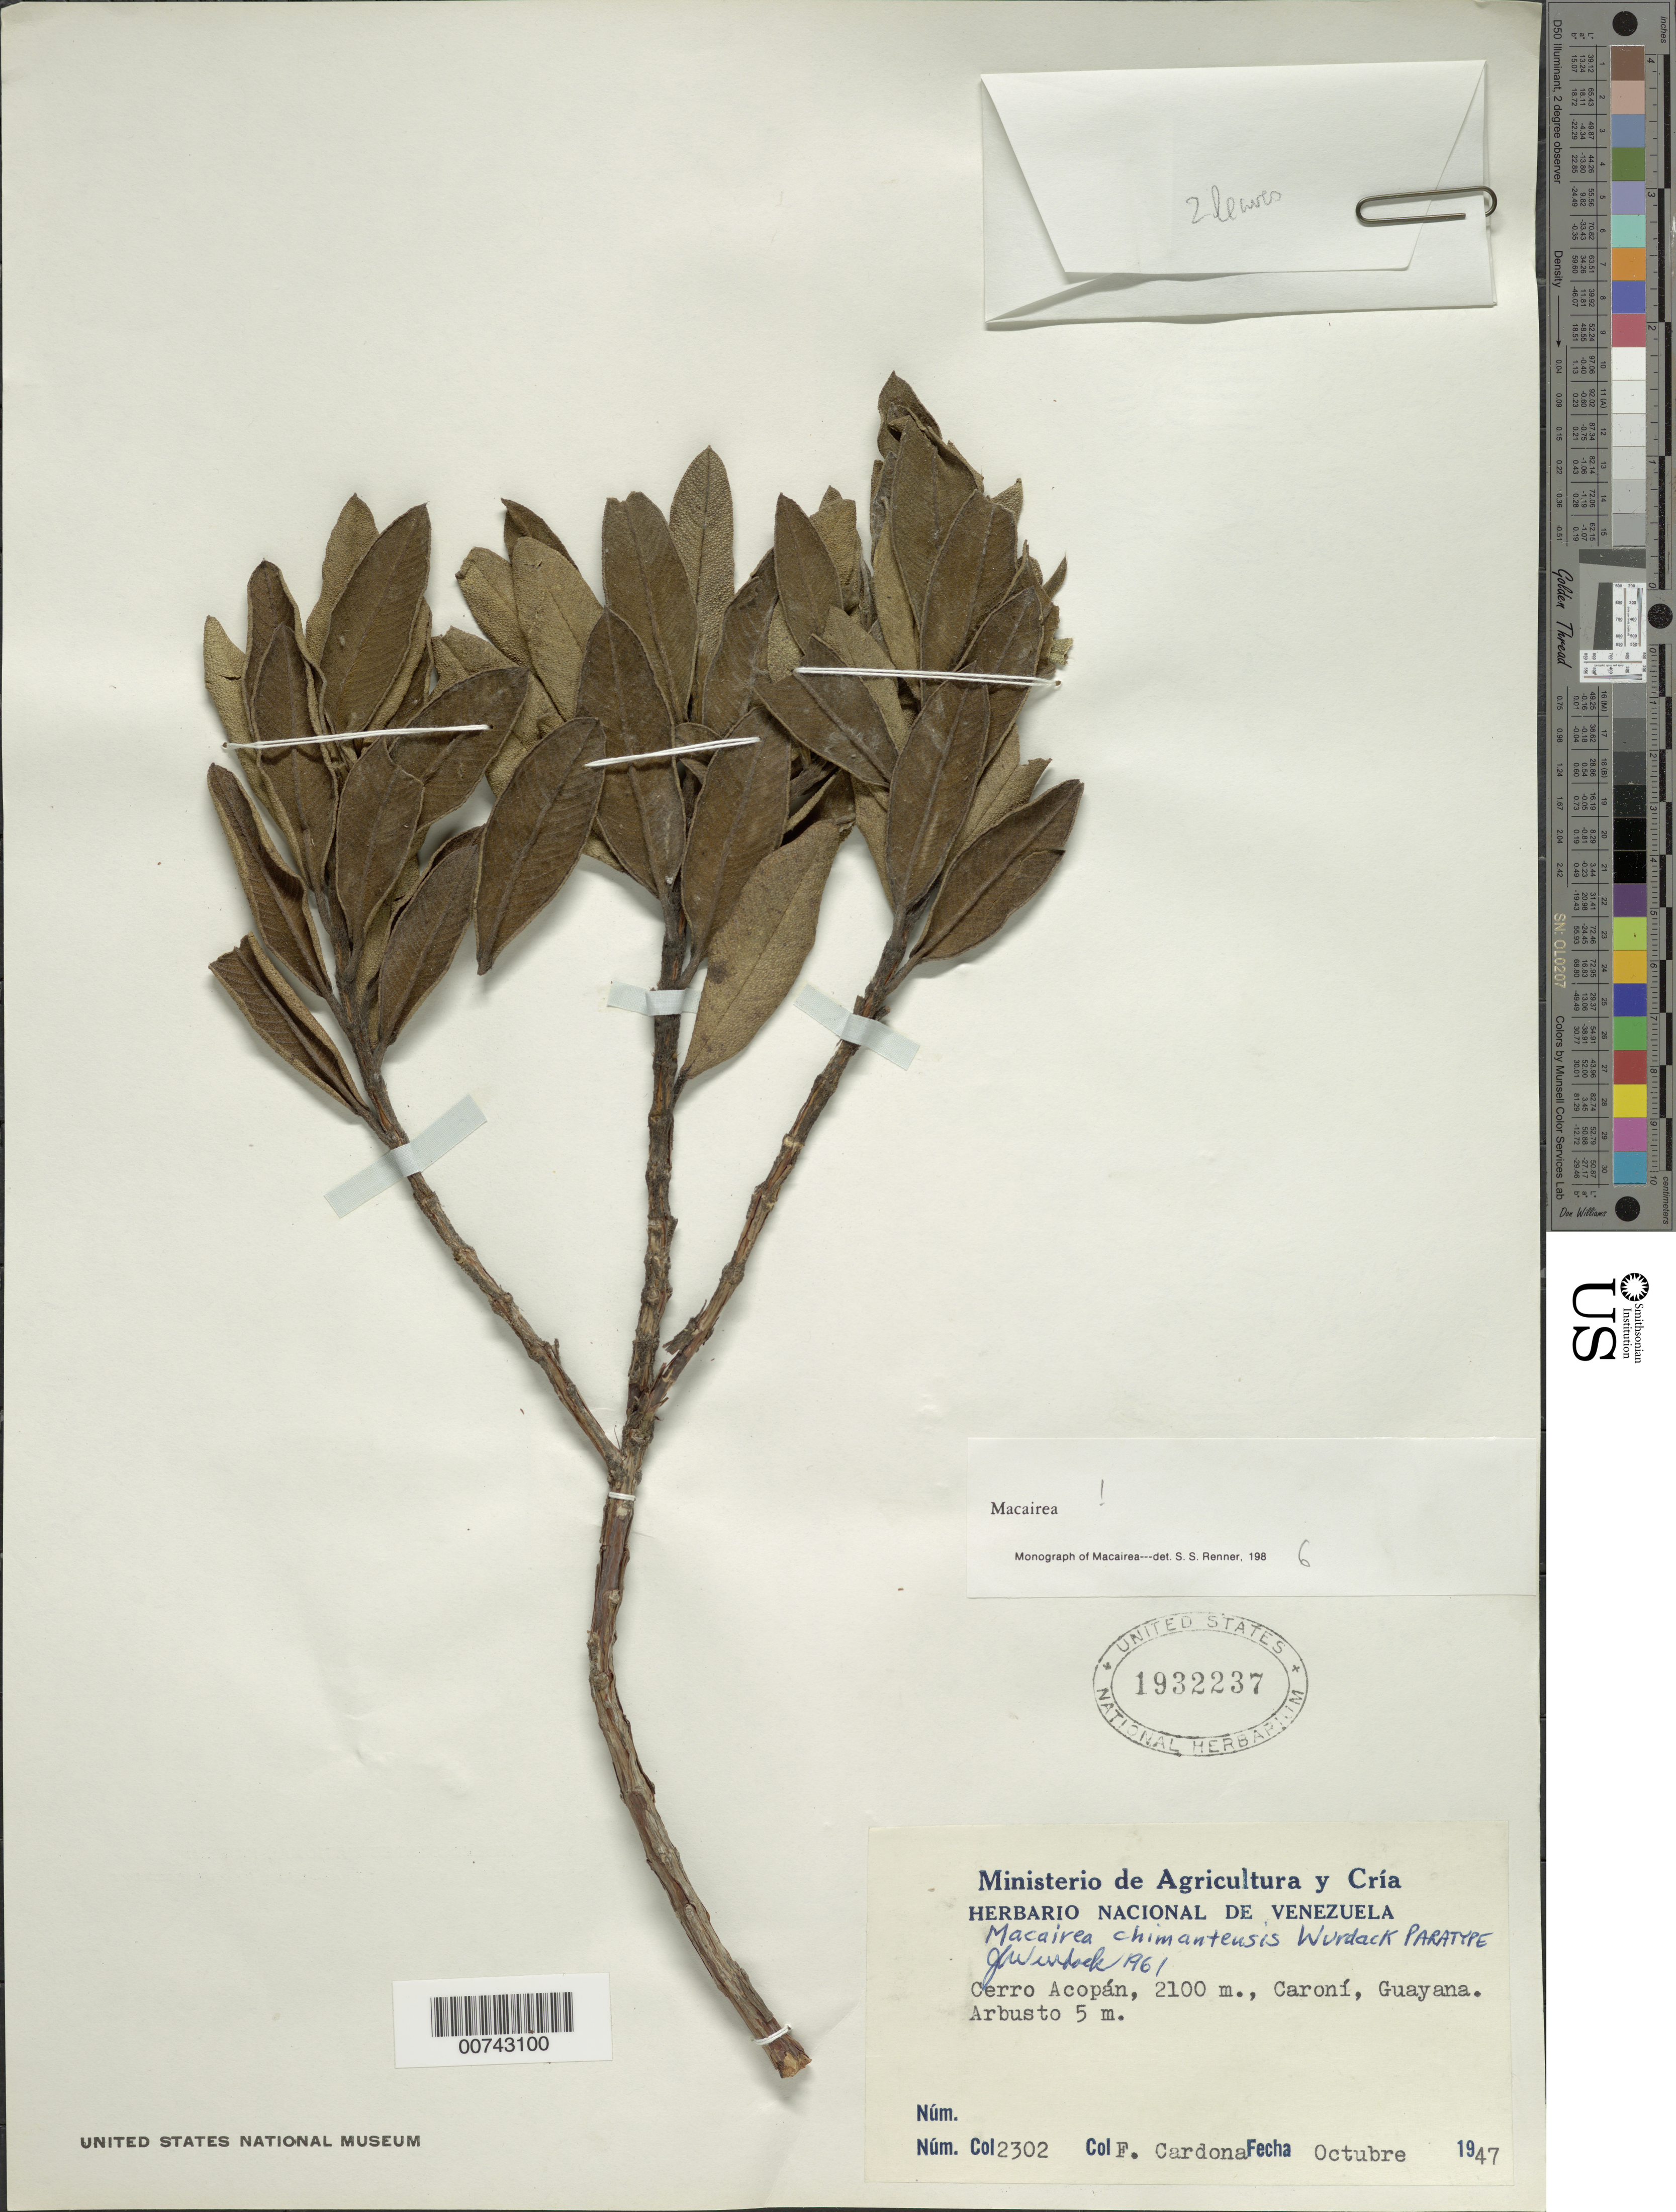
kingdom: Plantae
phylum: Tracheophyta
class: Magnoliopsida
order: Myrtales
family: Melastomataceae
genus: Macairea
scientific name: Macairea chimantensis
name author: Wurdack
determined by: Wurdack, John J., (US), US (UNITED STATES)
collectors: F. Cardona Puig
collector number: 2302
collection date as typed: Oct-47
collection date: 1947-10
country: Venezuela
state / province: Bolívar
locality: Cerro Acopán, Río Caroní, Guayana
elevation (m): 2100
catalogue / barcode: US 1932237